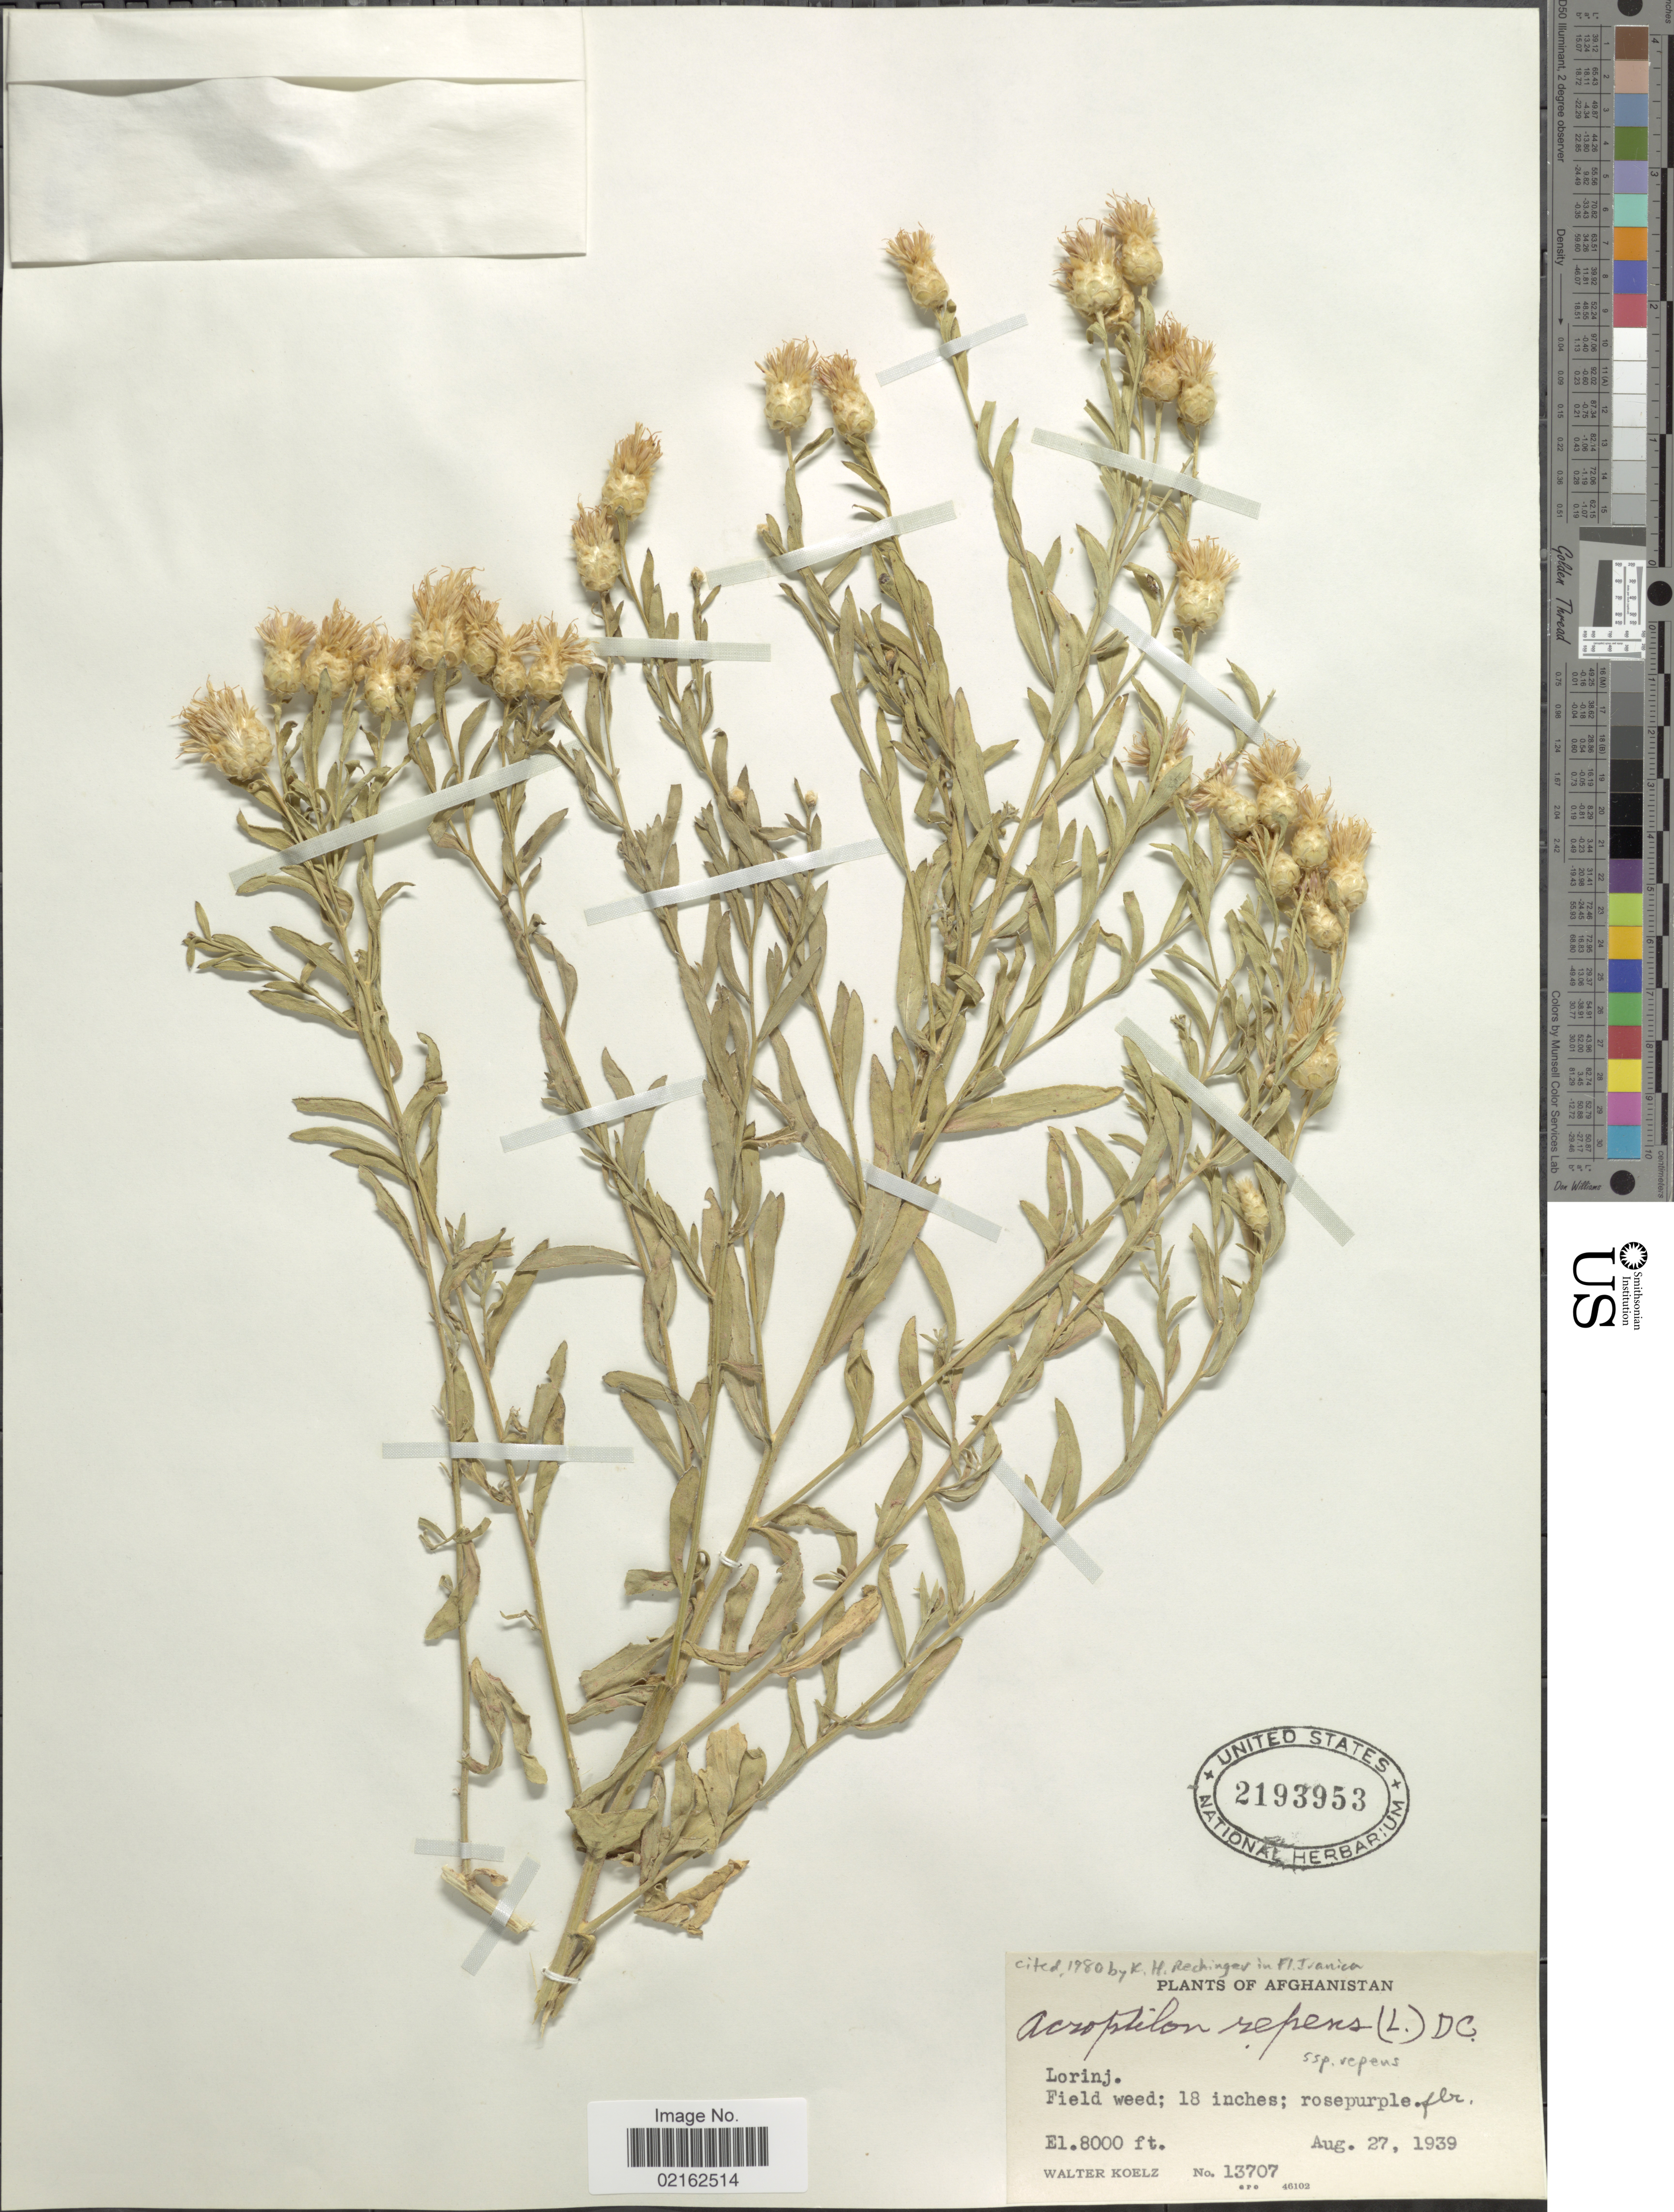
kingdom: Plantae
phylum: Tracheophyta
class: Magnoliopsida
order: Asterales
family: Asteraceae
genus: Acroptilon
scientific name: Acroptilon repens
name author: (L.) DC.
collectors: W. N. Koelz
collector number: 13707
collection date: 1939-08-27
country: Afghanistan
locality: Lorinj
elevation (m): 2438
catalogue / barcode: US 2193953